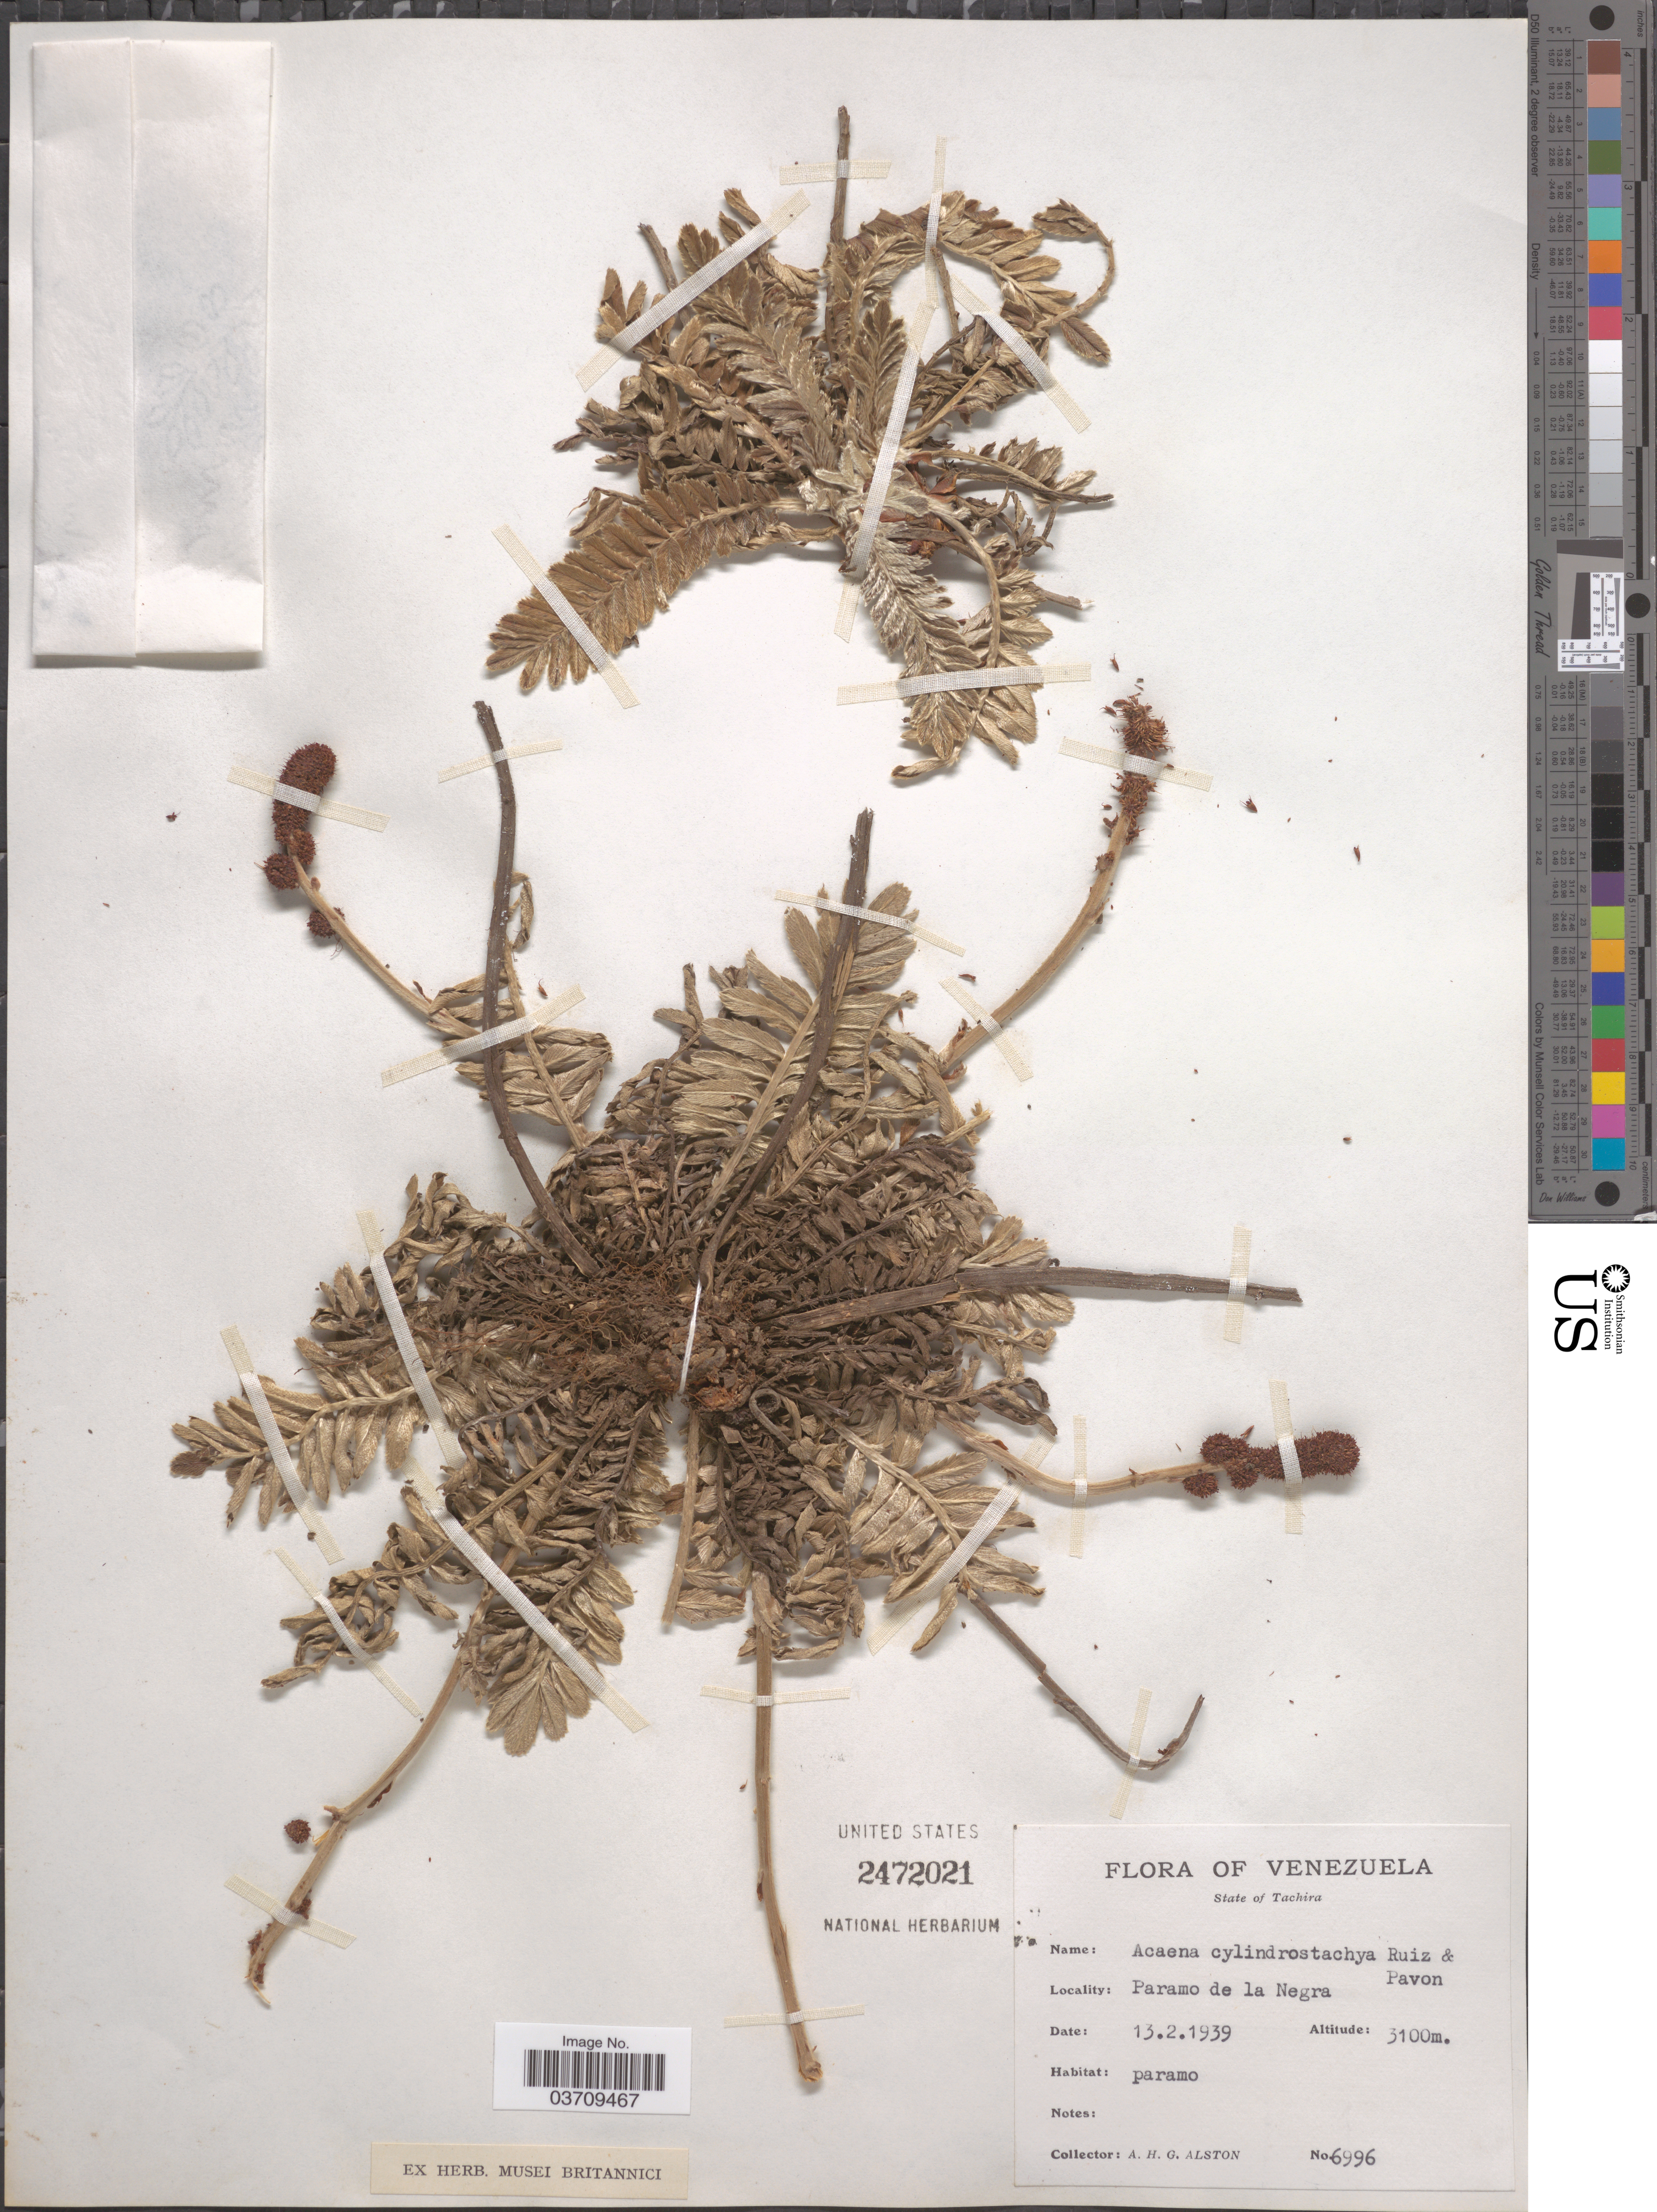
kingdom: Plantae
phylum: Tracheophyta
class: Magnoliopsida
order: Rosales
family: Rosaceae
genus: Acaena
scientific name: Acaena cylindristachya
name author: Ruiz & Pav.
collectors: A. H. Alston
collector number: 6996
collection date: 1939-02-13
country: Venezuela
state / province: Tachira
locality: Paramo de la Negra.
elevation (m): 3100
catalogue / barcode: US 2472021